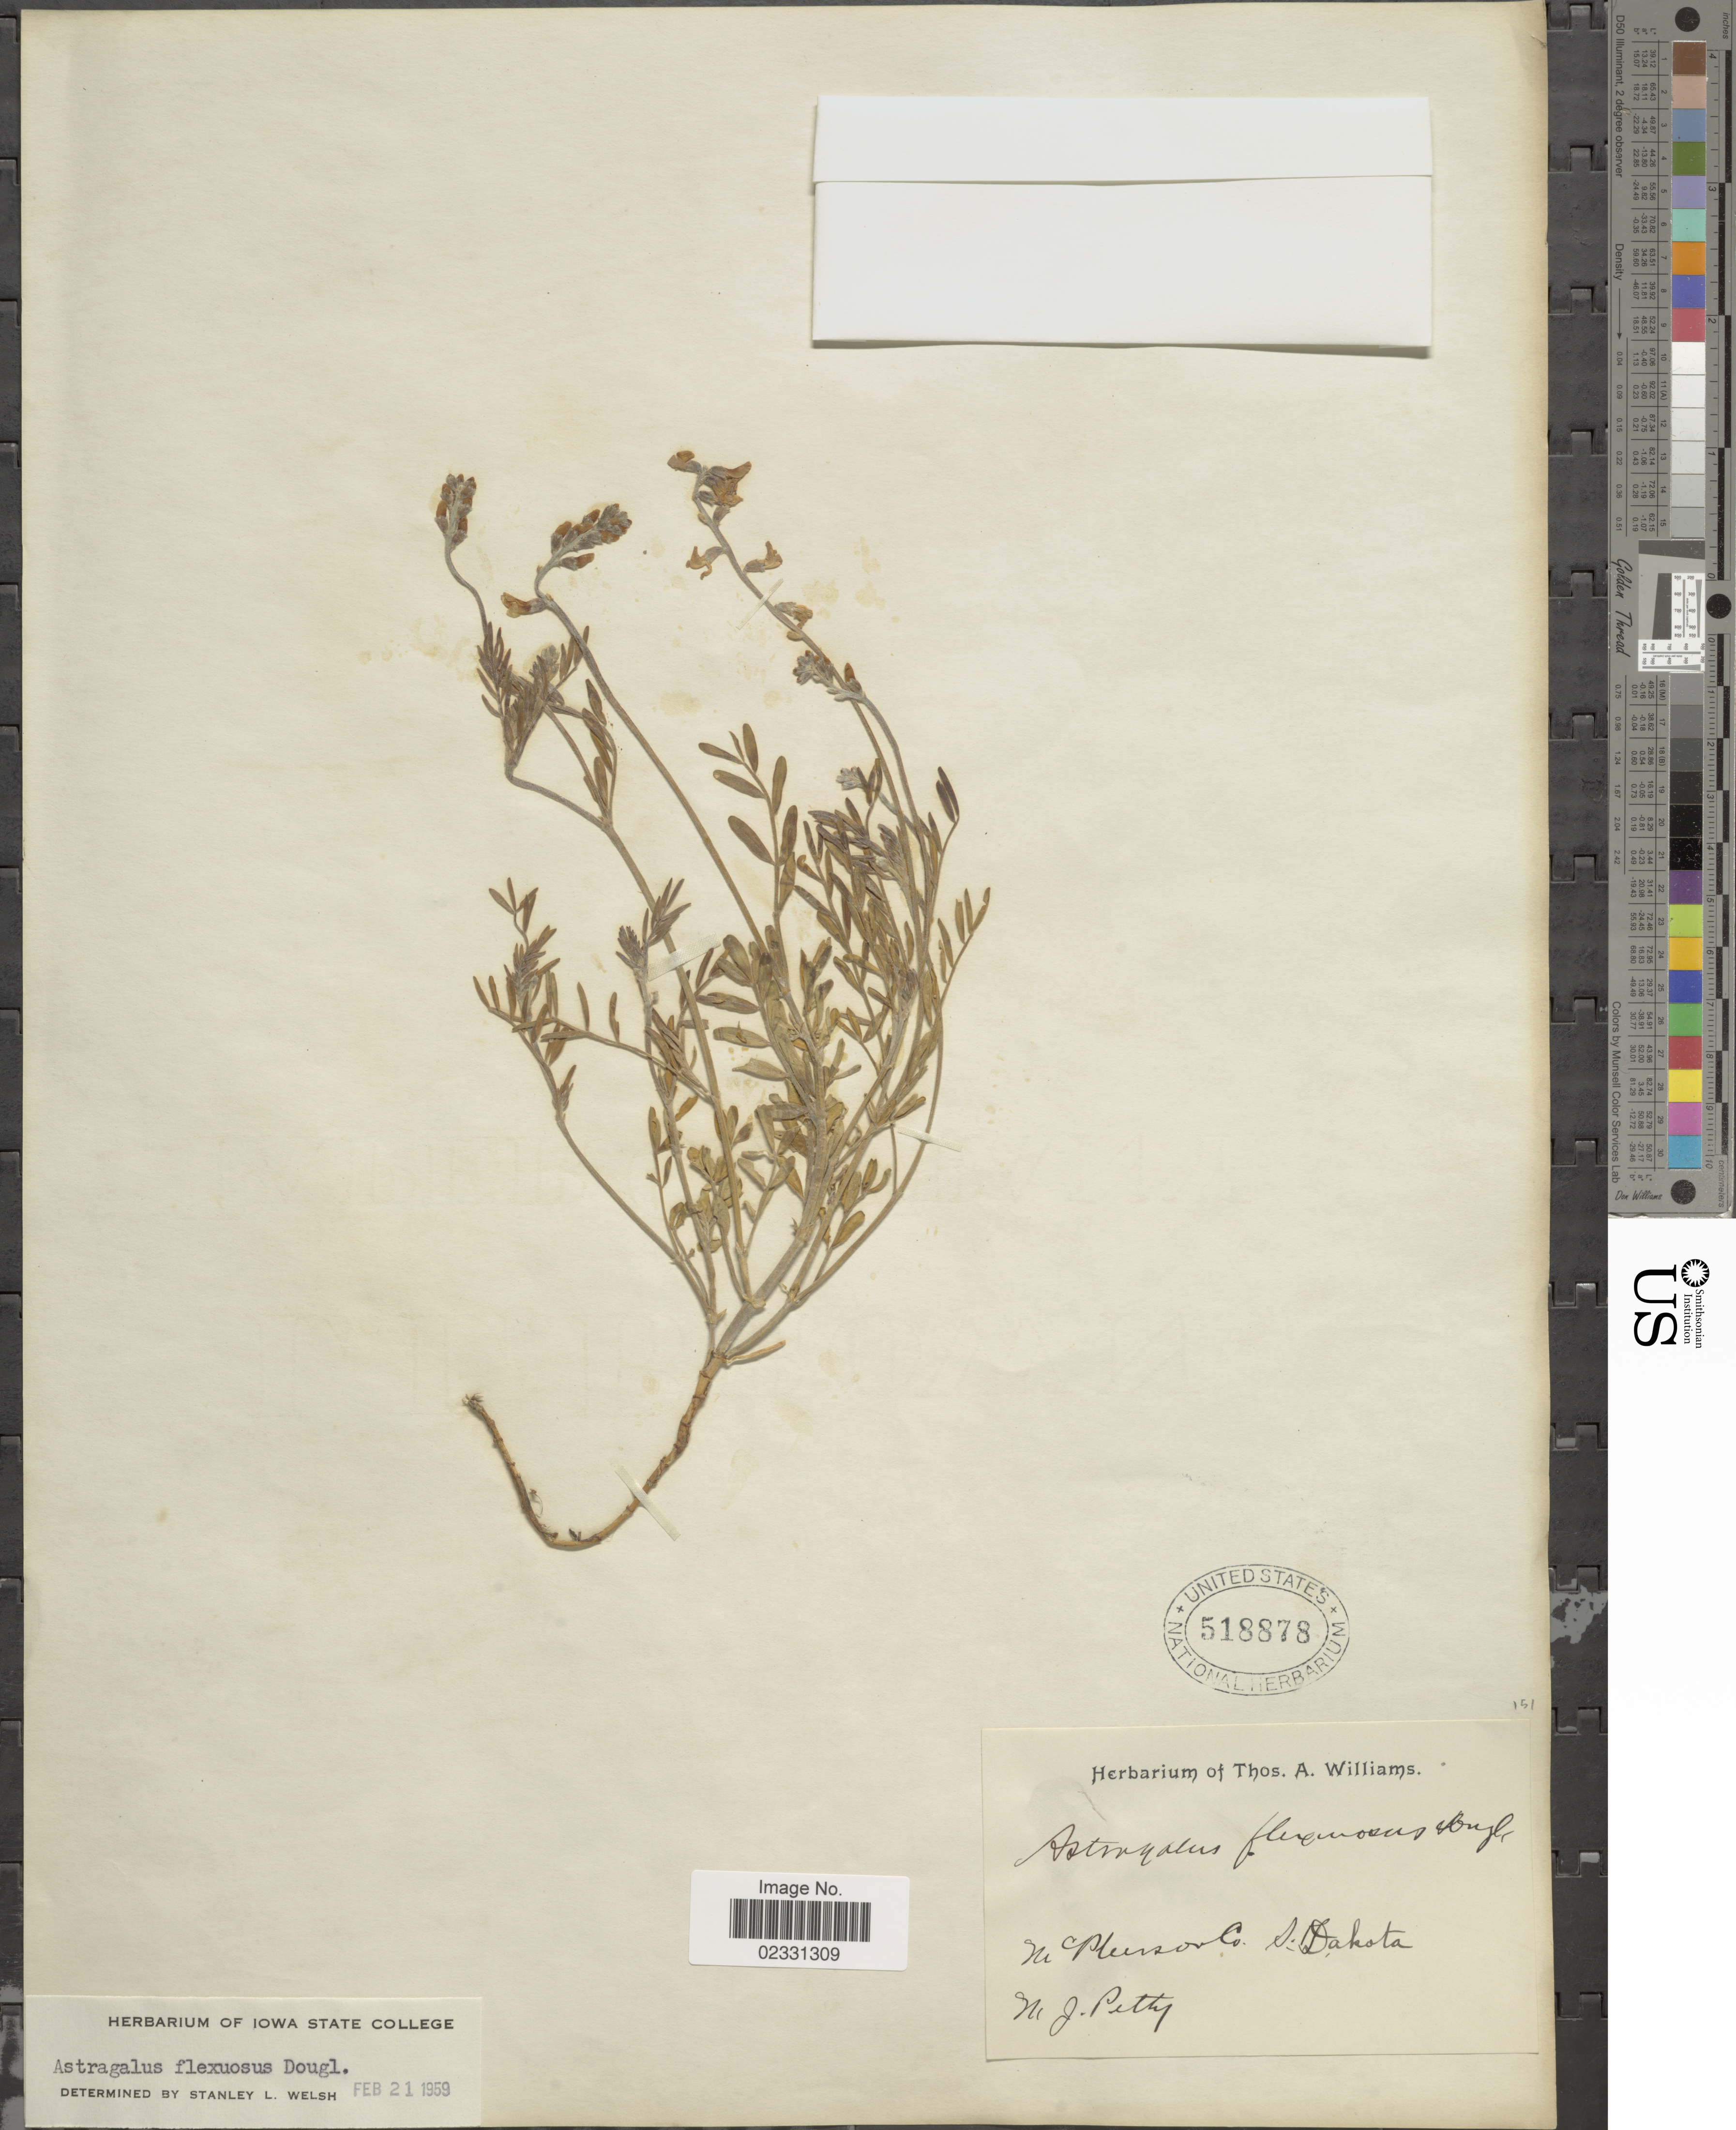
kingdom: Plantae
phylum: Tracheophyta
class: Magnoliopsida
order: Fabales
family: Fabaceae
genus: Astragalus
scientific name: Astragalus flexuosus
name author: (Hook.) Douglas ex G. Don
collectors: N. Petty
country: United States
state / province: North Dakota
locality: McPherson Co.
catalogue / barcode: US 518878